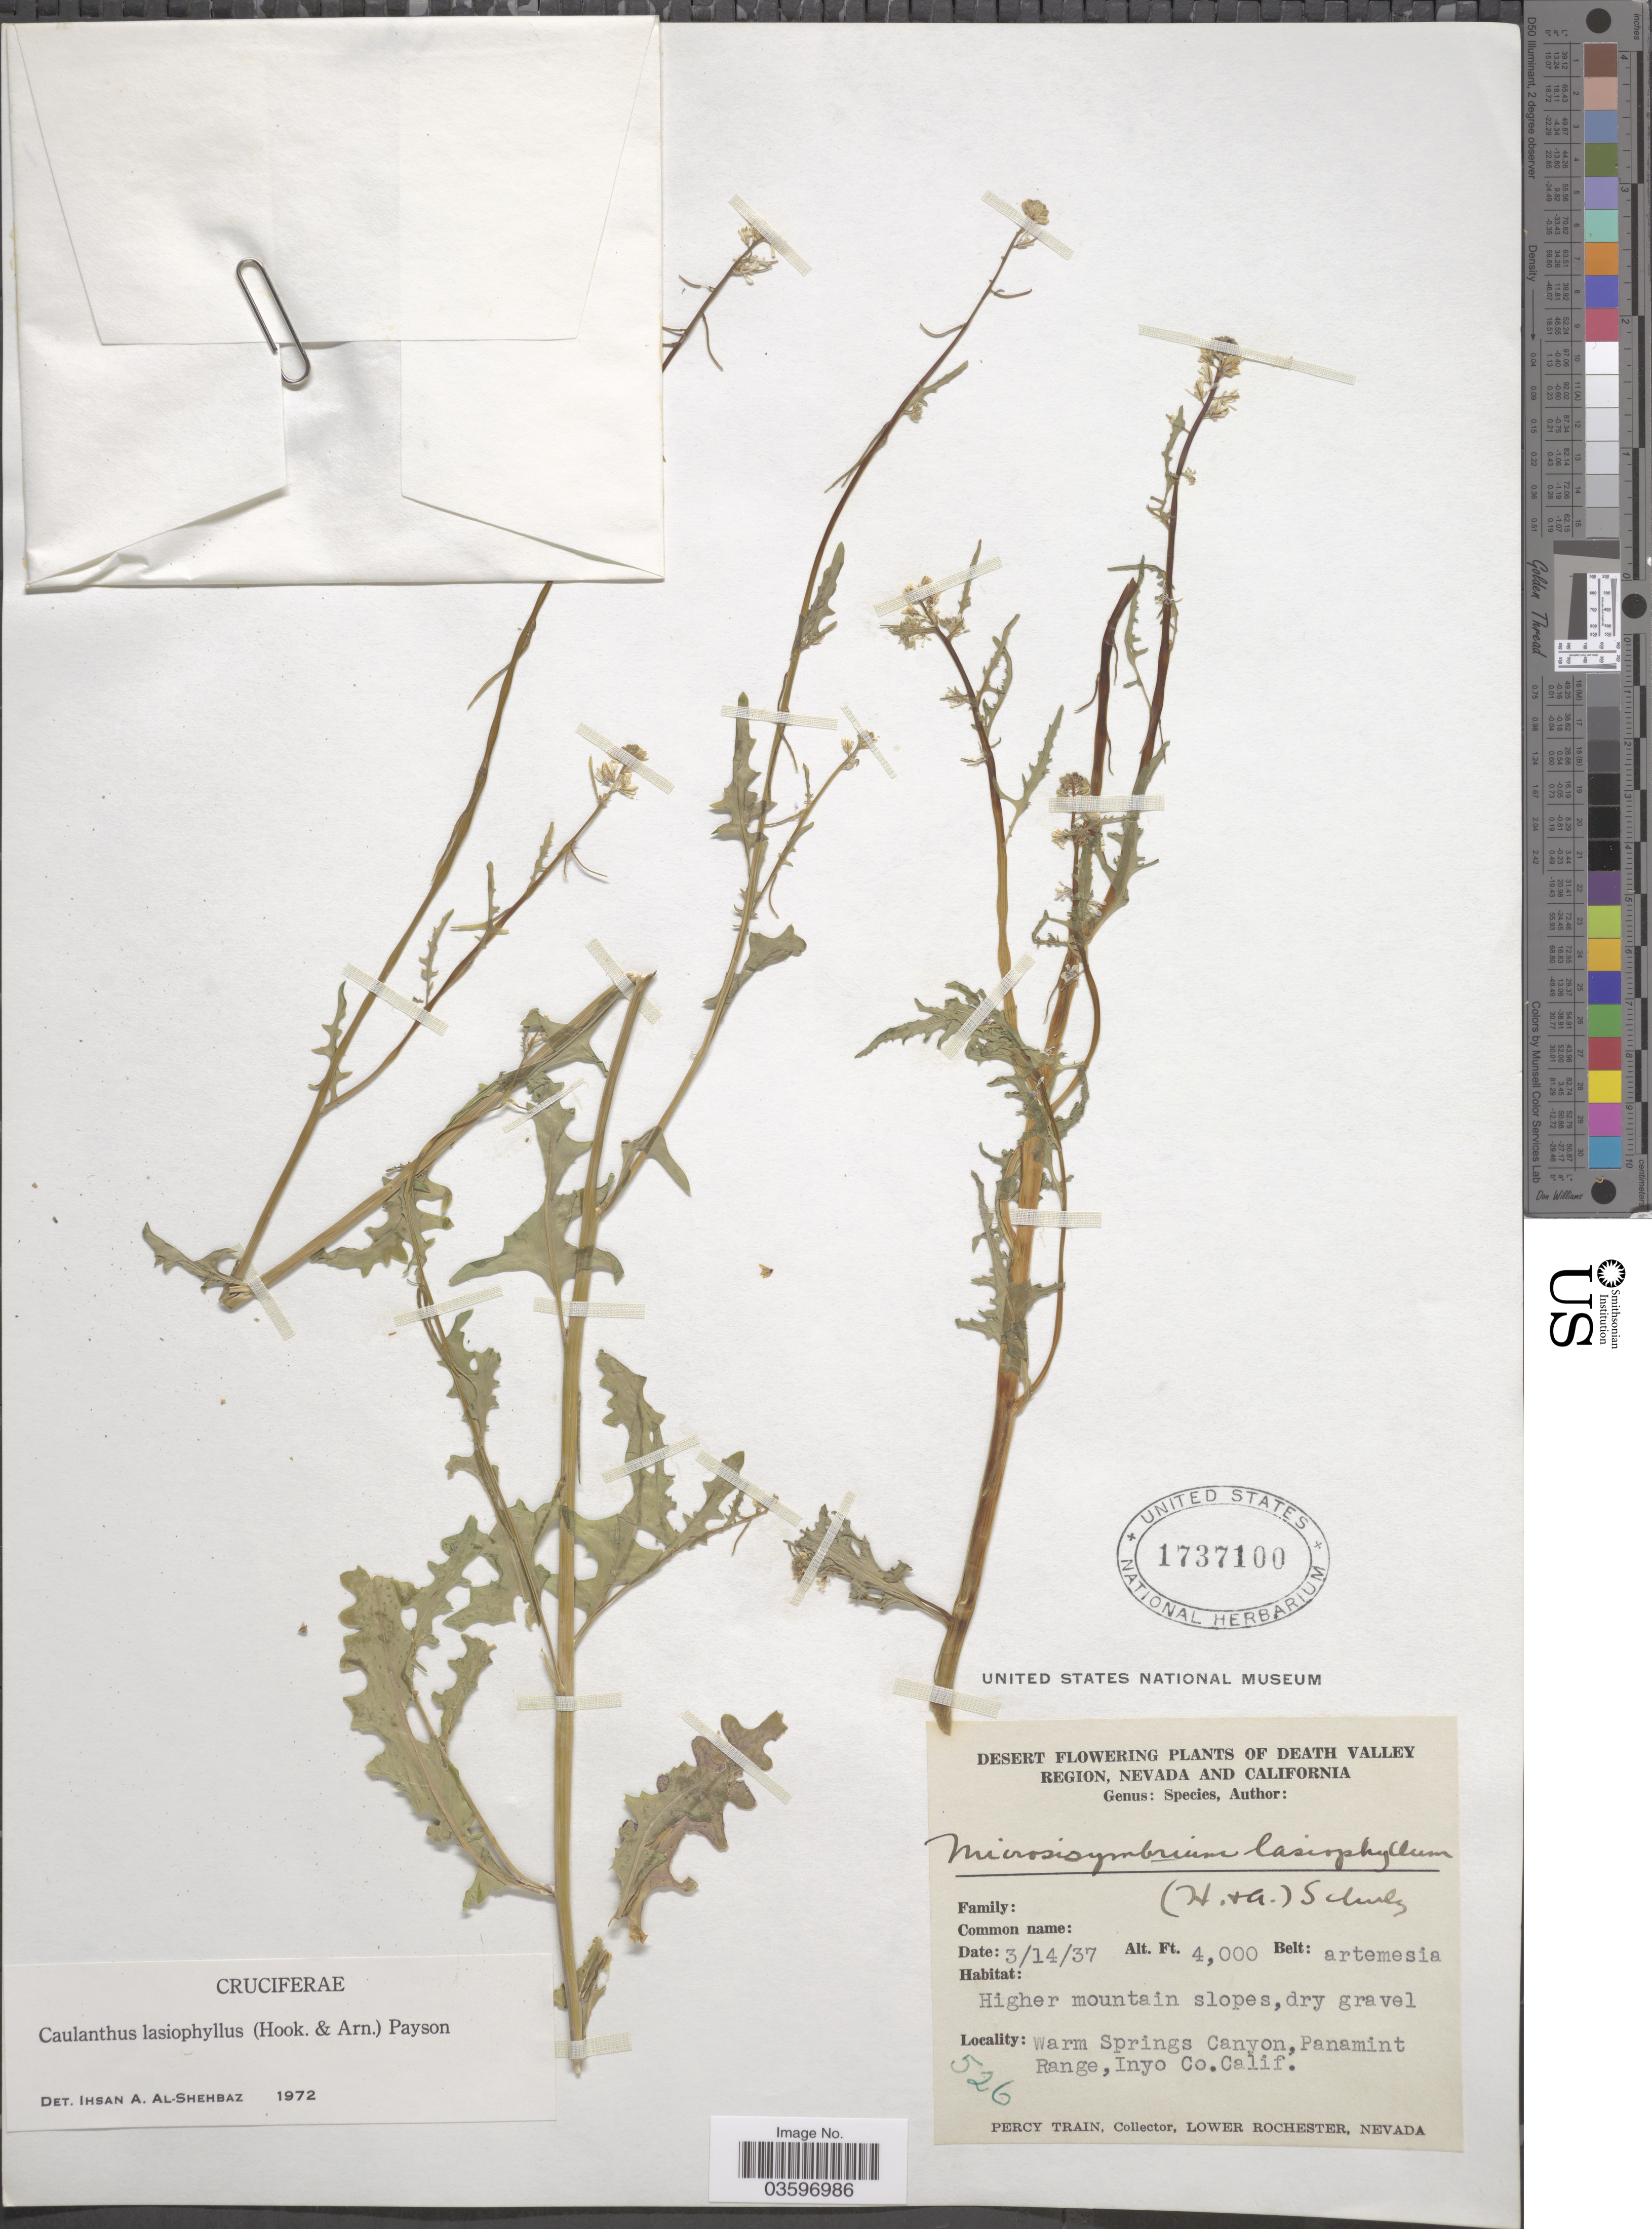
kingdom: Plantae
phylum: Tracheophyta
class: Magnoliopsida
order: Brassicales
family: Brassicaceae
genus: Caulanthus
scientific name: Caulanthus lasiophyllus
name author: (Hook. & Arn.) Payson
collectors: P. Train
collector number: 526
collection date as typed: Transcribed d/m/y: 14/3/37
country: United States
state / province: California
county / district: Inyo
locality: Death Valley Region. Warm Springs Canyon, Panamint Range, Inyo Co.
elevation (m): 1219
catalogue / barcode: US 1737100